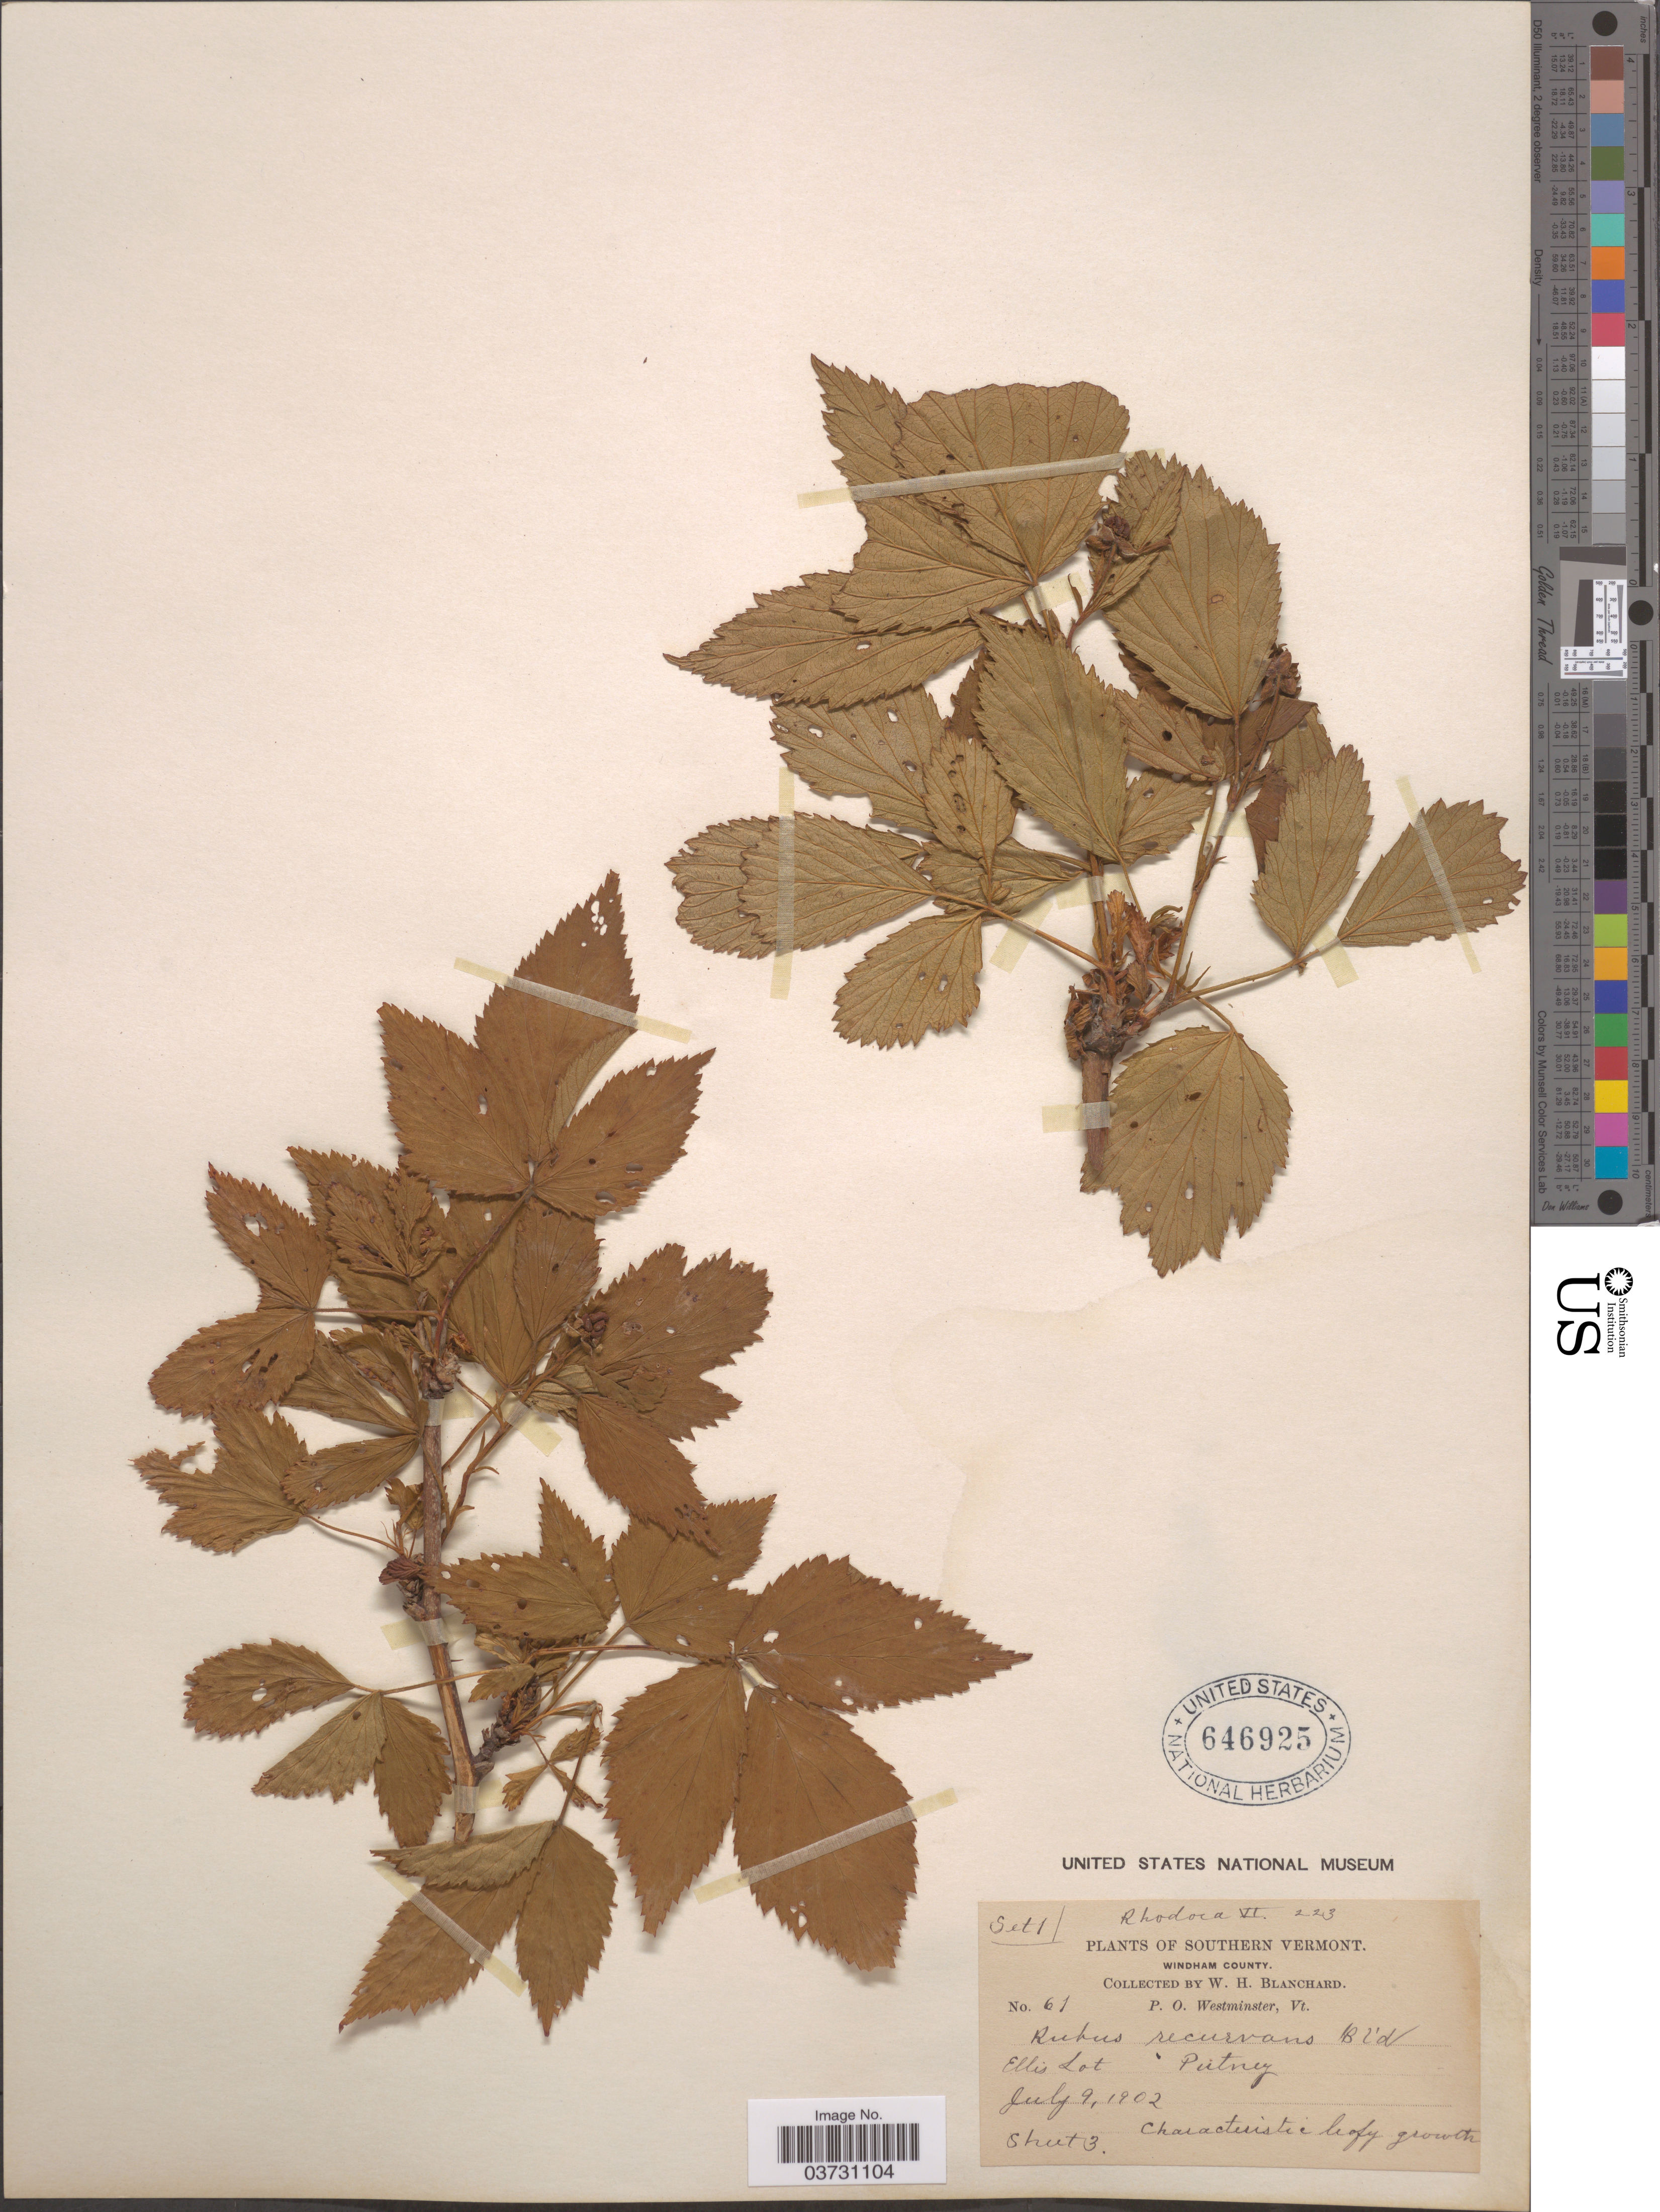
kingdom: Plantae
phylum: Tracheophyta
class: Magnoliopsida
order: Rosales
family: Rosaceae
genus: Rubus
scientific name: Rubus recurvans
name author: Blanch.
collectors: W. H. Blanchard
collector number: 61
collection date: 1902-06-09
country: United States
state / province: Vermont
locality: Southern Vermont. Windham County. Putney.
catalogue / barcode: US 646925